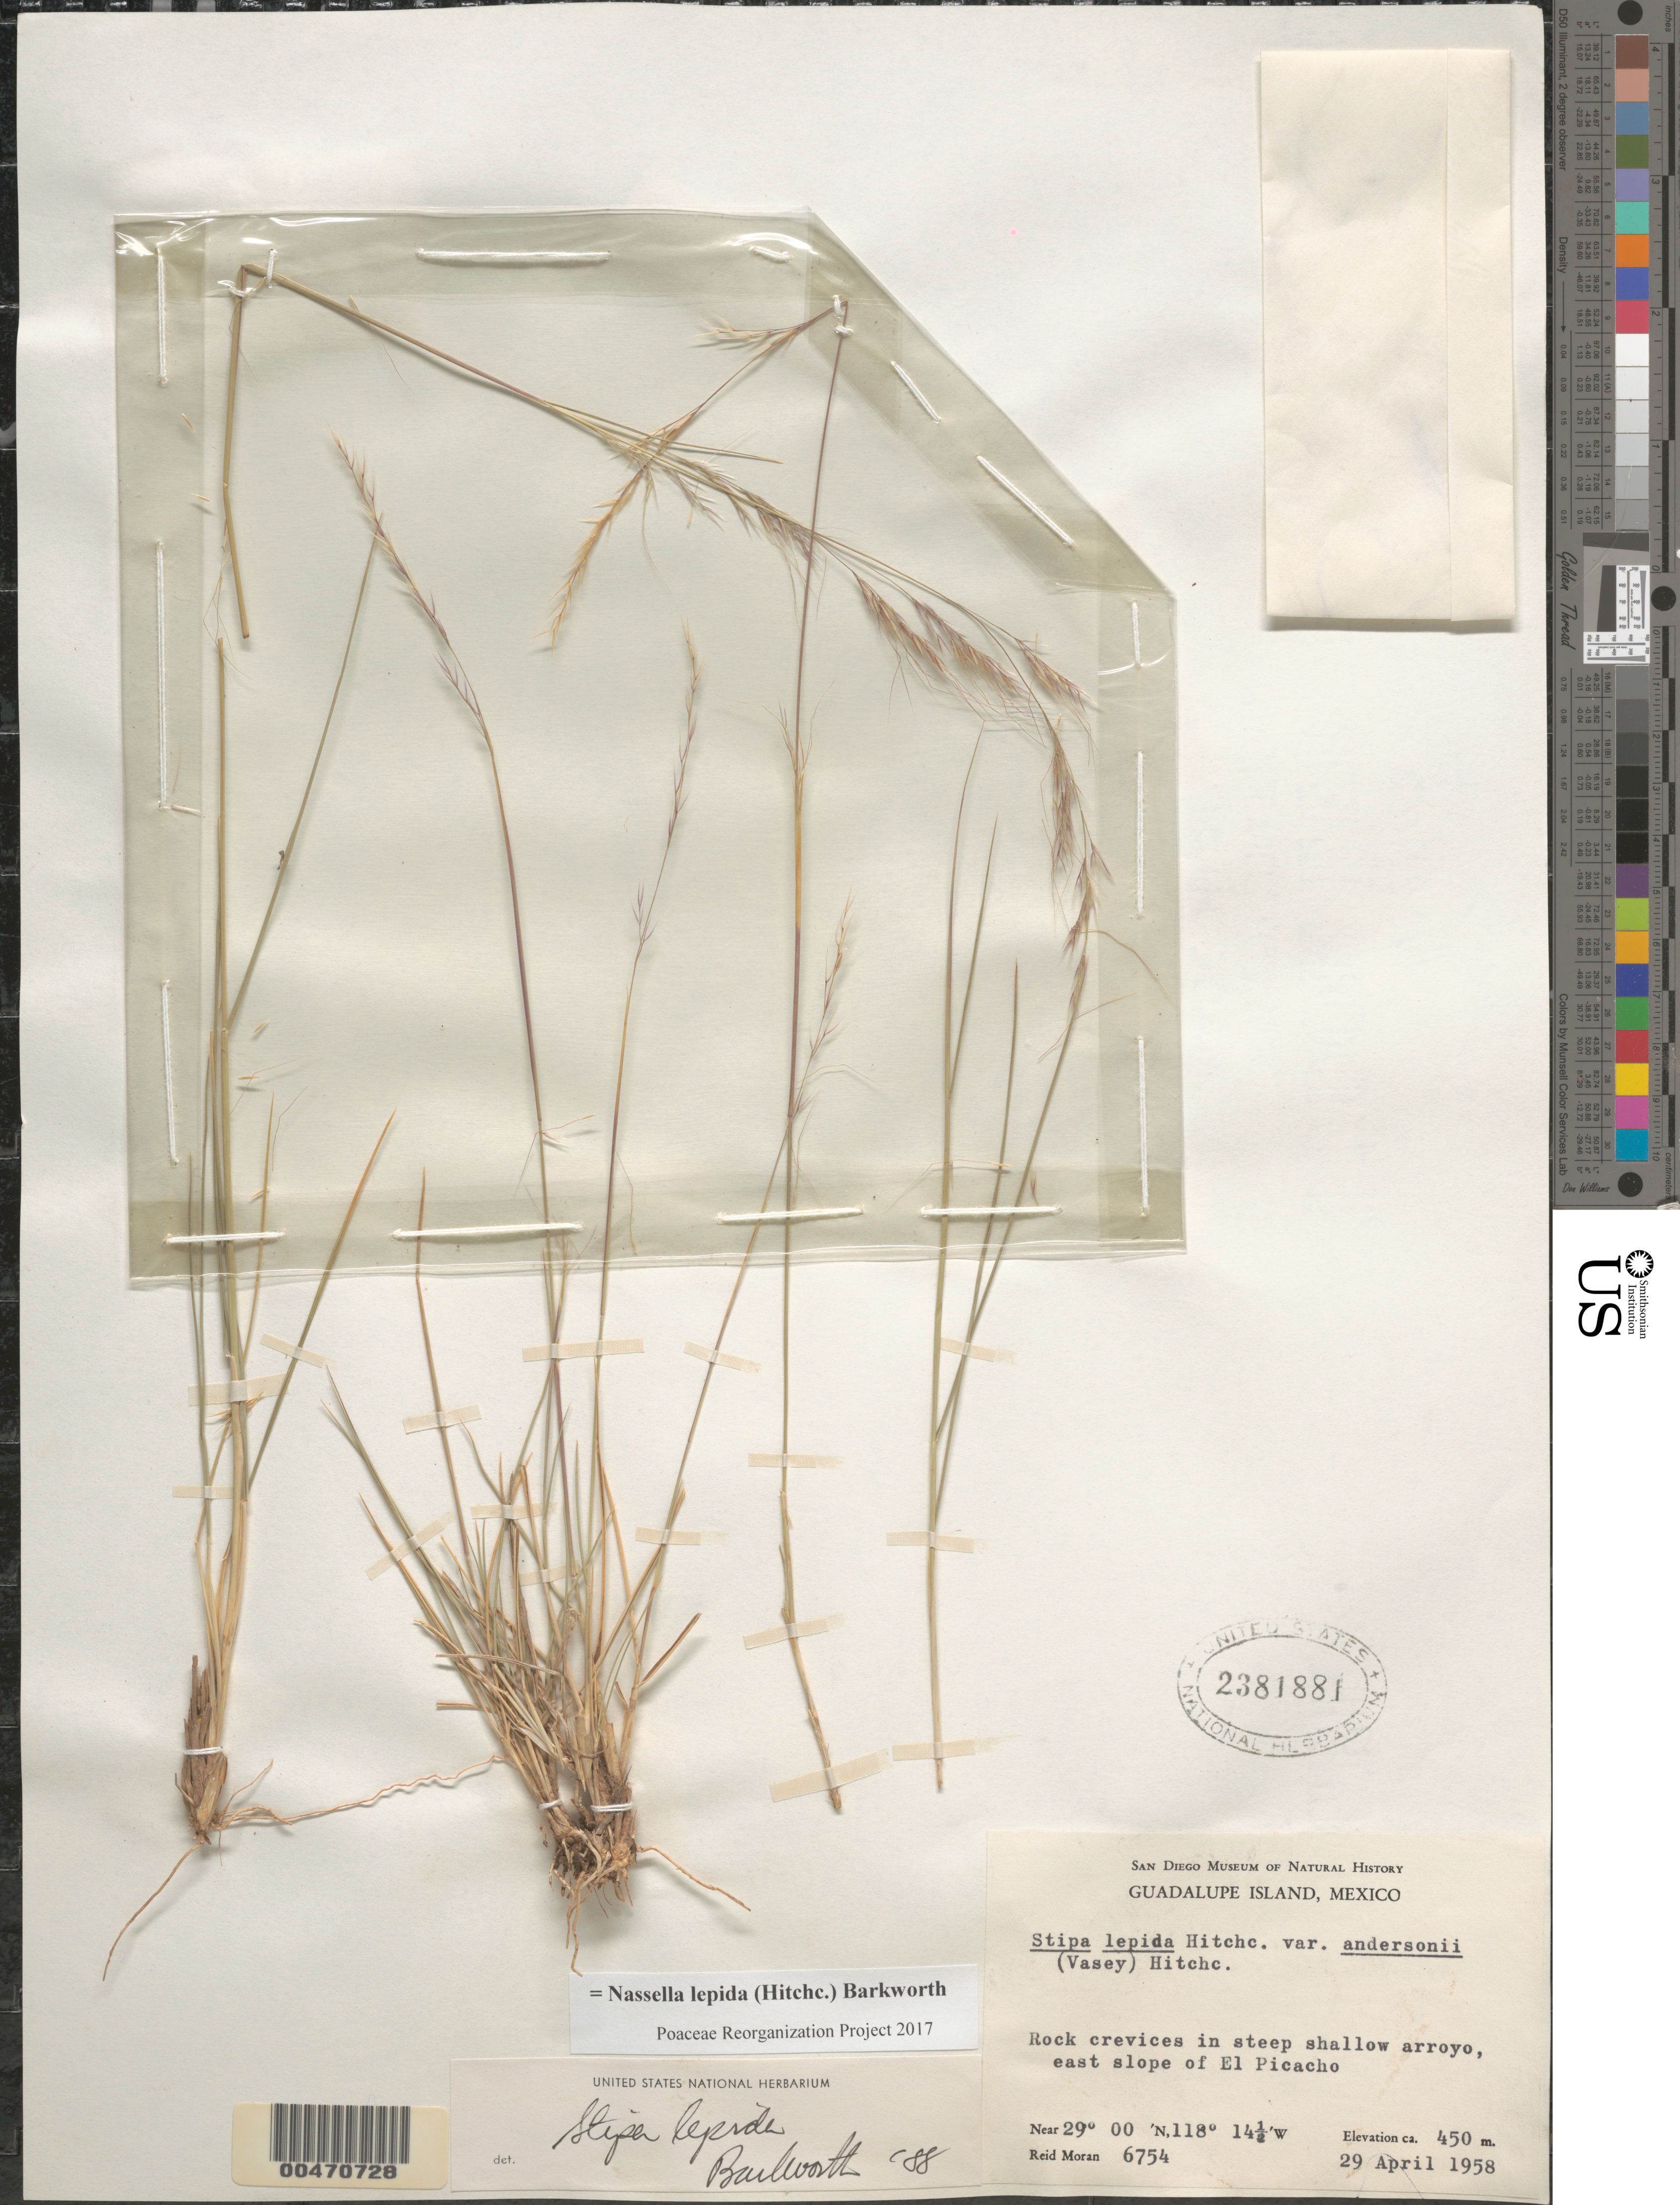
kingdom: Plantae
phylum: Tracheophyta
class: Liliopsida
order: Poales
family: Poaceae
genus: Nassella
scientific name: Nassella lepida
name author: (Hitchc.) Barkworth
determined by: Poaceae Reorganization Project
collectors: R. V. Moran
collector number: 6754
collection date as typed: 29 Apr 1958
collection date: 1958-04-29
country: Mexico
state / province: Baja California Norte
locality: Guadalupe Island, E slope of El Picacho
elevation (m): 450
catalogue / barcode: US 2381881